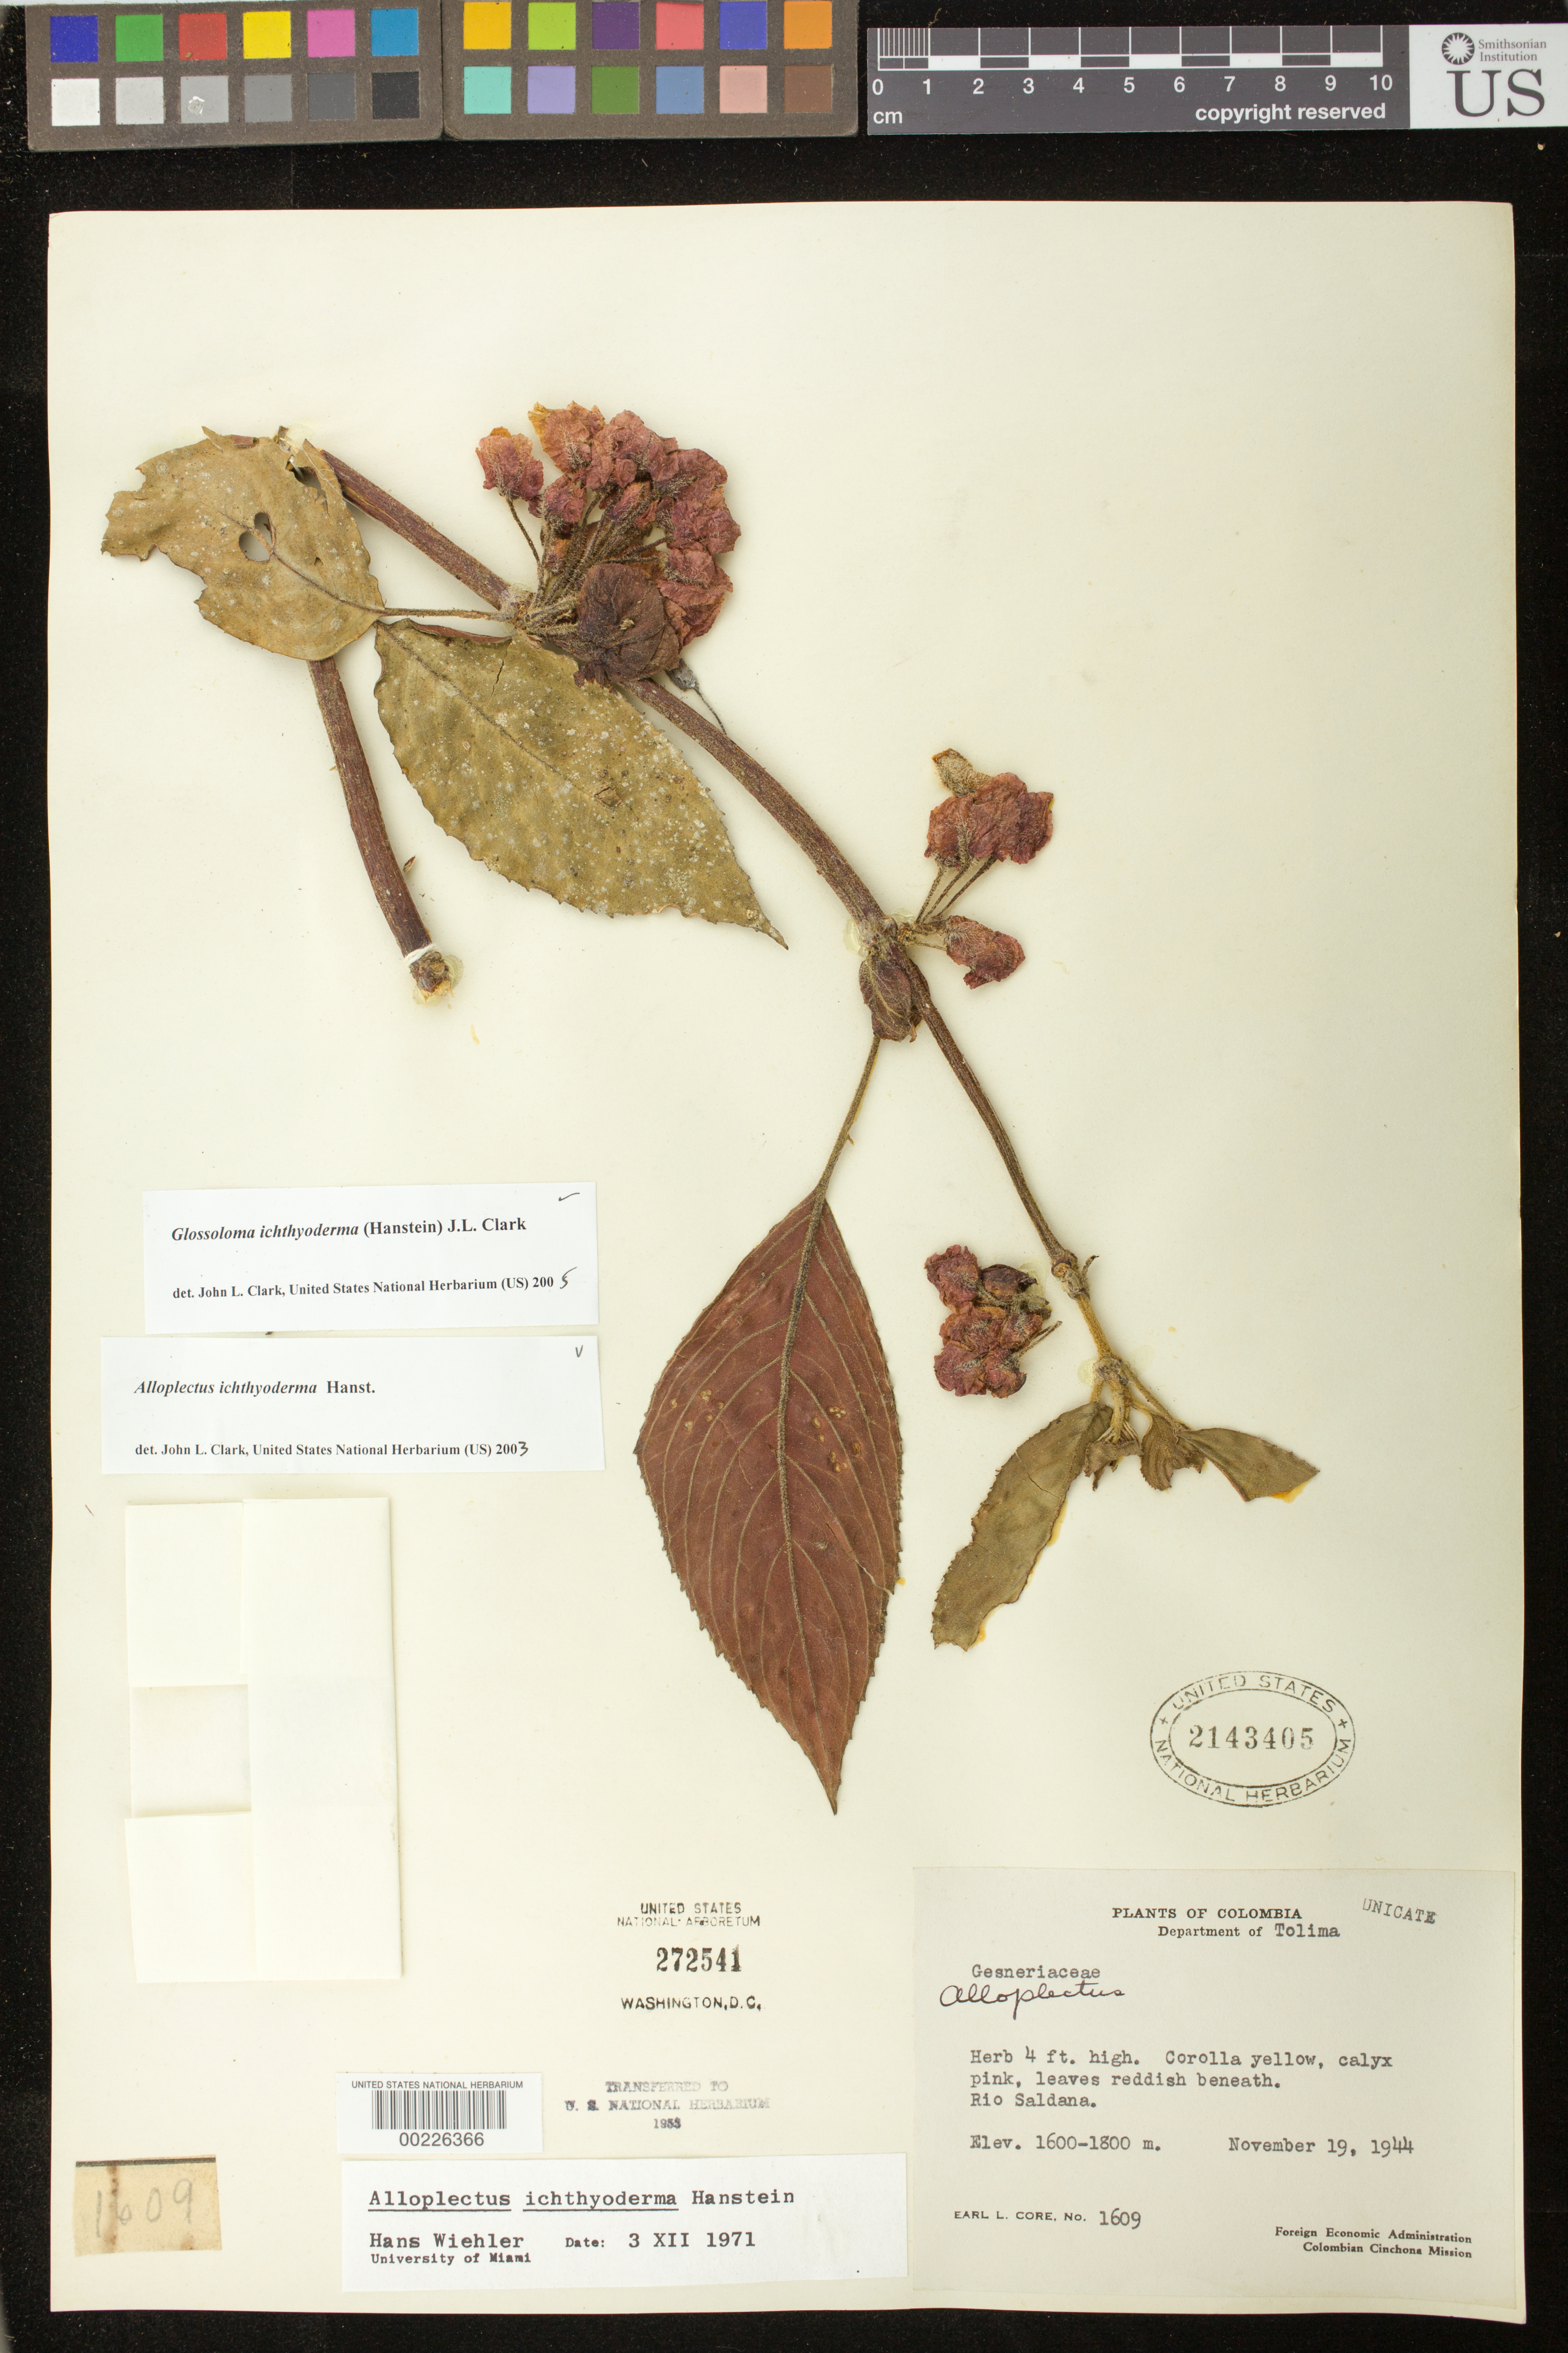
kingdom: Plantae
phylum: Tracheophyta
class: Magnoliopsida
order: Lamiales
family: Gesneriaceae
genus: Glossoloma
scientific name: Glossoloma ichthyoderma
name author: (Hanst.) J.L. Clark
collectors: E. L. Core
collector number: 1609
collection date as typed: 19 Nov 1944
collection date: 1944-11-19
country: Colombia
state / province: Tolima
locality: Rio Saldana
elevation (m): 1600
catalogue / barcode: US 2143405